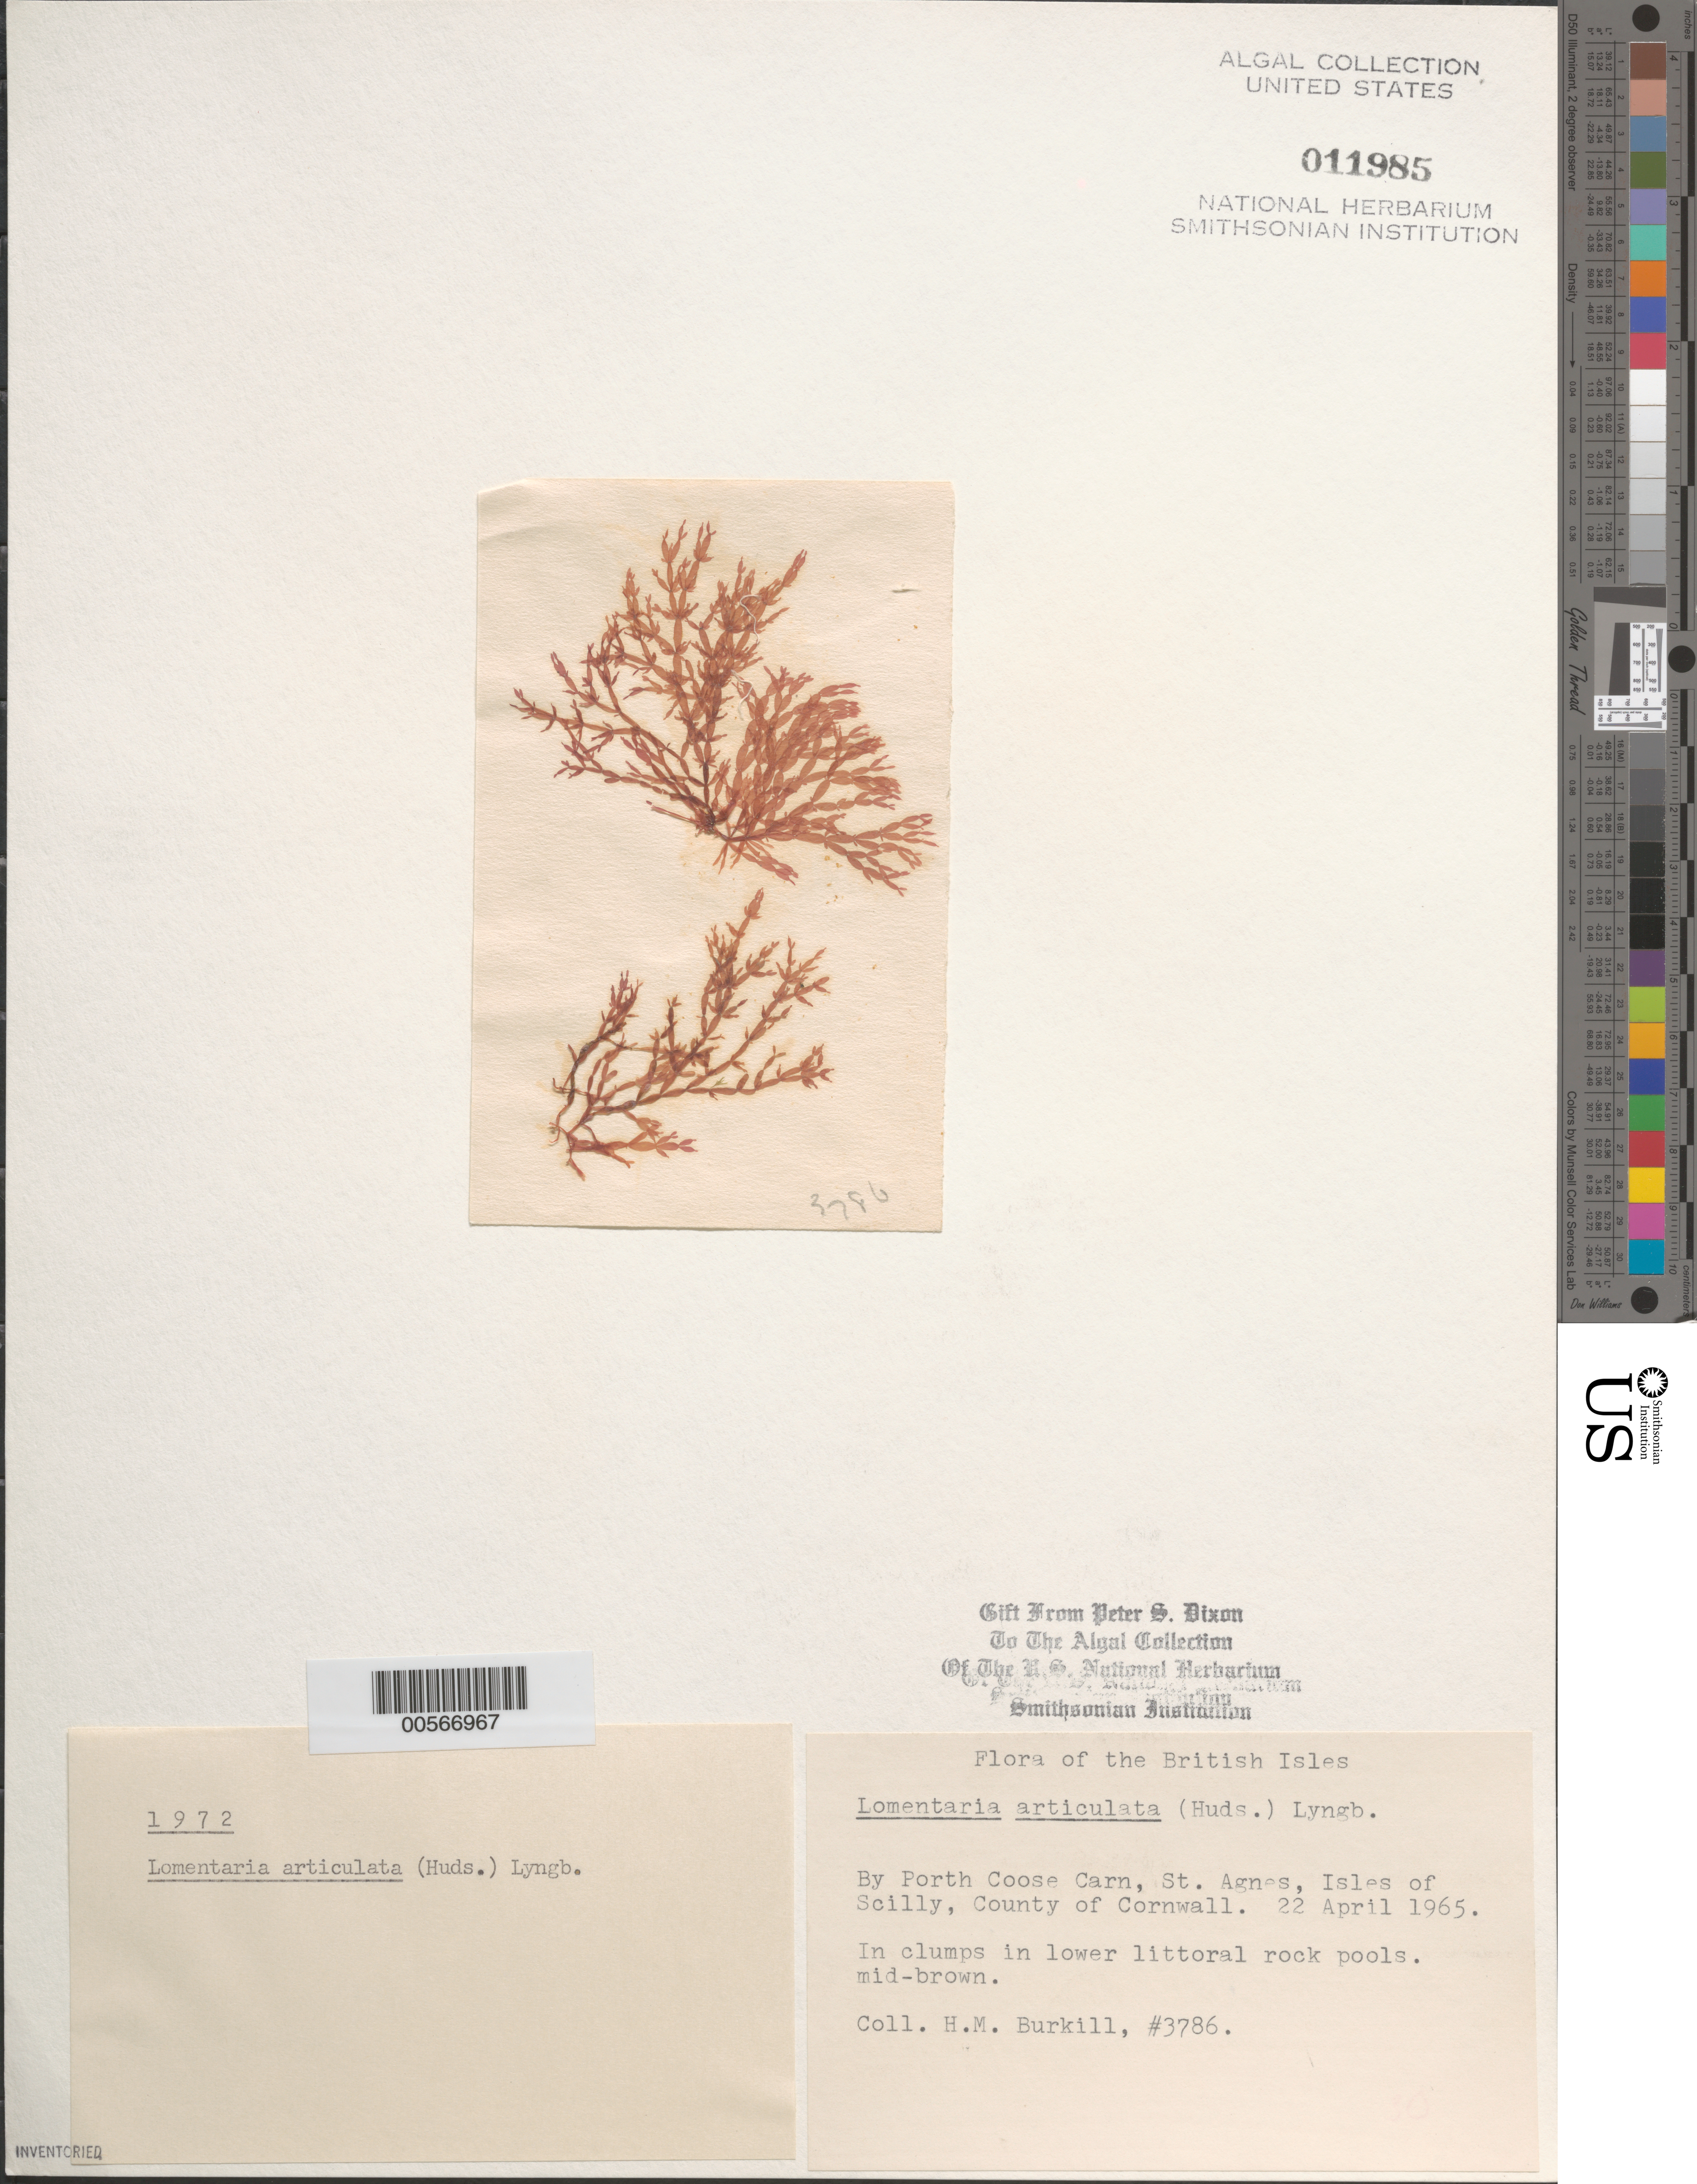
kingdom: Plantae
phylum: Rhodophyta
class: Florideophyceae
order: Rhodymeniales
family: Lomentariaceae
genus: Lomentaria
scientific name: Lomentaria articulata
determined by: Dixon, P. S.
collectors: H. M. Burkill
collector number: HMB 3786 & PSD 1972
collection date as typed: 22 Apr 1965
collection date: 1965-04-22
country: United Kingdom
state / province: England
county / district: Council of the Isles of Scilly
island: St. Agnes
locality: Porth Coose Carn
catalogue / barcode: US 11985